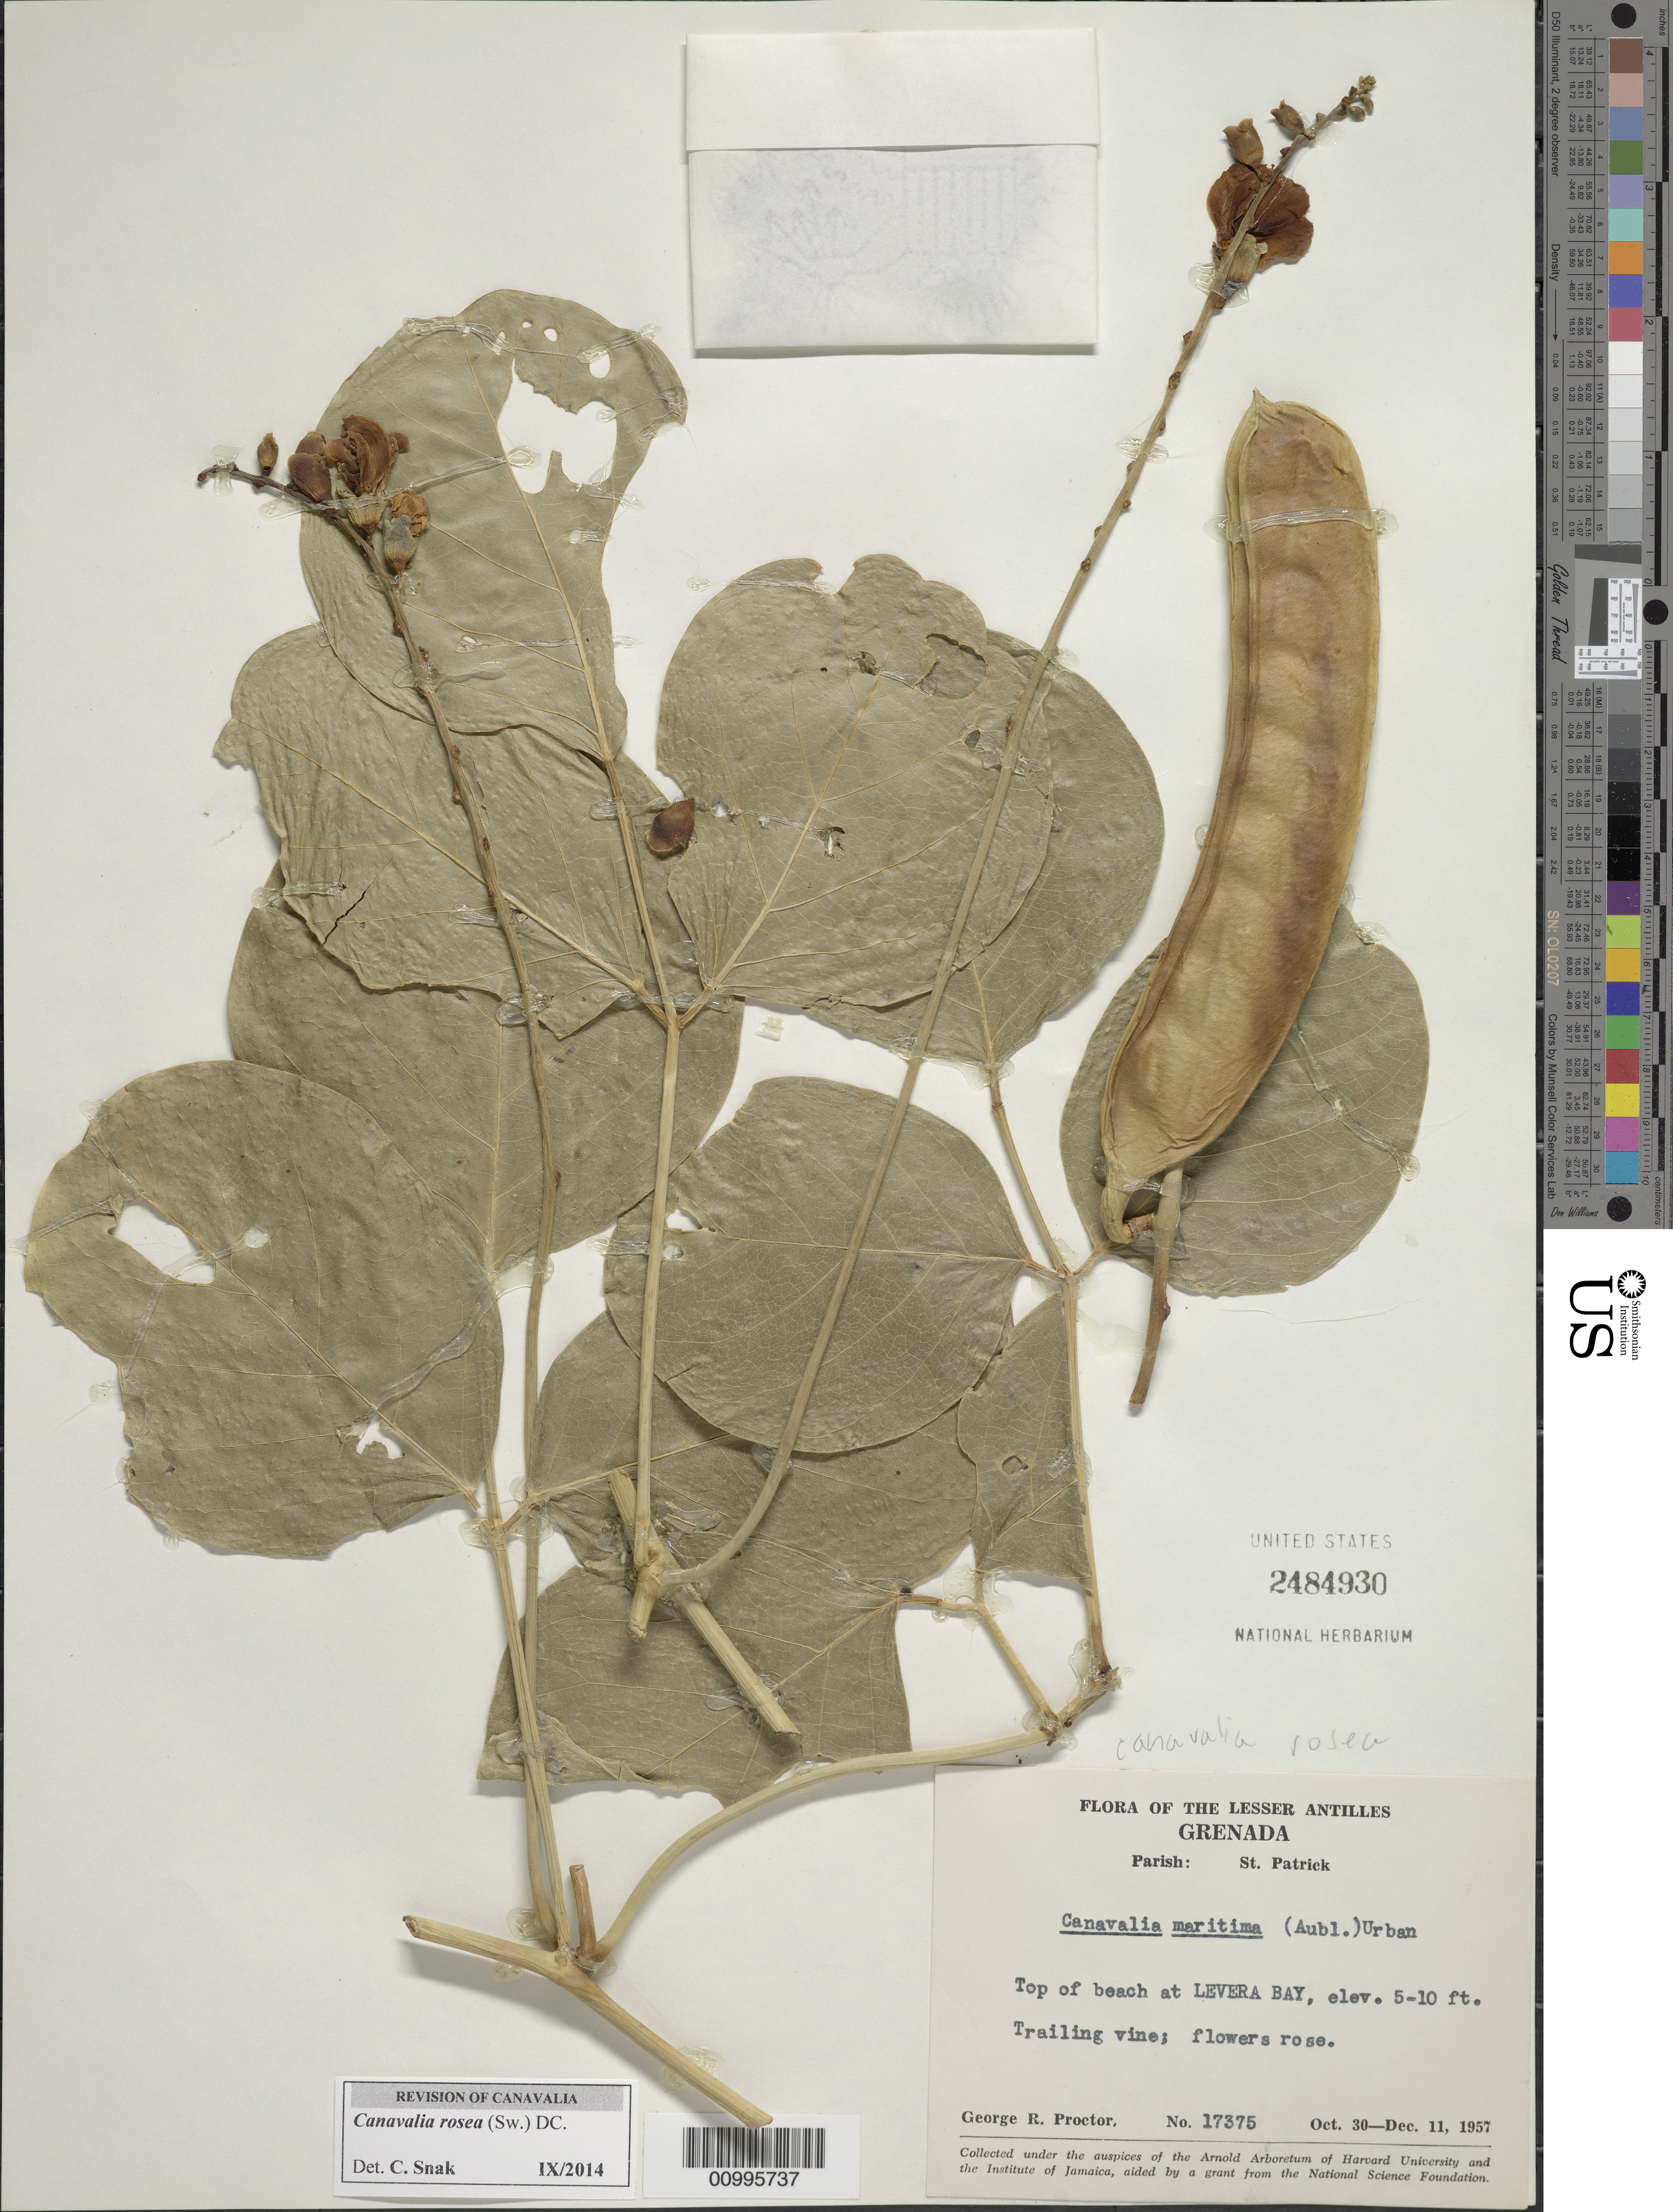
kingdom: Plantae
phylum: Tracheophyta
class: Magnoliopsida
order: Fabales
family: Fabaceae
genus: Canavalia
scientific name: Canavalia rosea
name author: (Sw.) DC.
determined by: Snak, C.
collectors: G. R. Proctor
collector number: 17375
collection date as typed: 30 Oct 1957 to 11 Dec 1957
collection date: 1957-10-30/1957-12-11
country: Grenada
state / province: Saint Patrick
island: Grenada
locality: Lesser Antilles. Top of beach at Levera Bay.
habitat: Top of beach.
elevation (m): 2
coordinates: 0 N, 0 E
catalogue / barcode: US 2484930